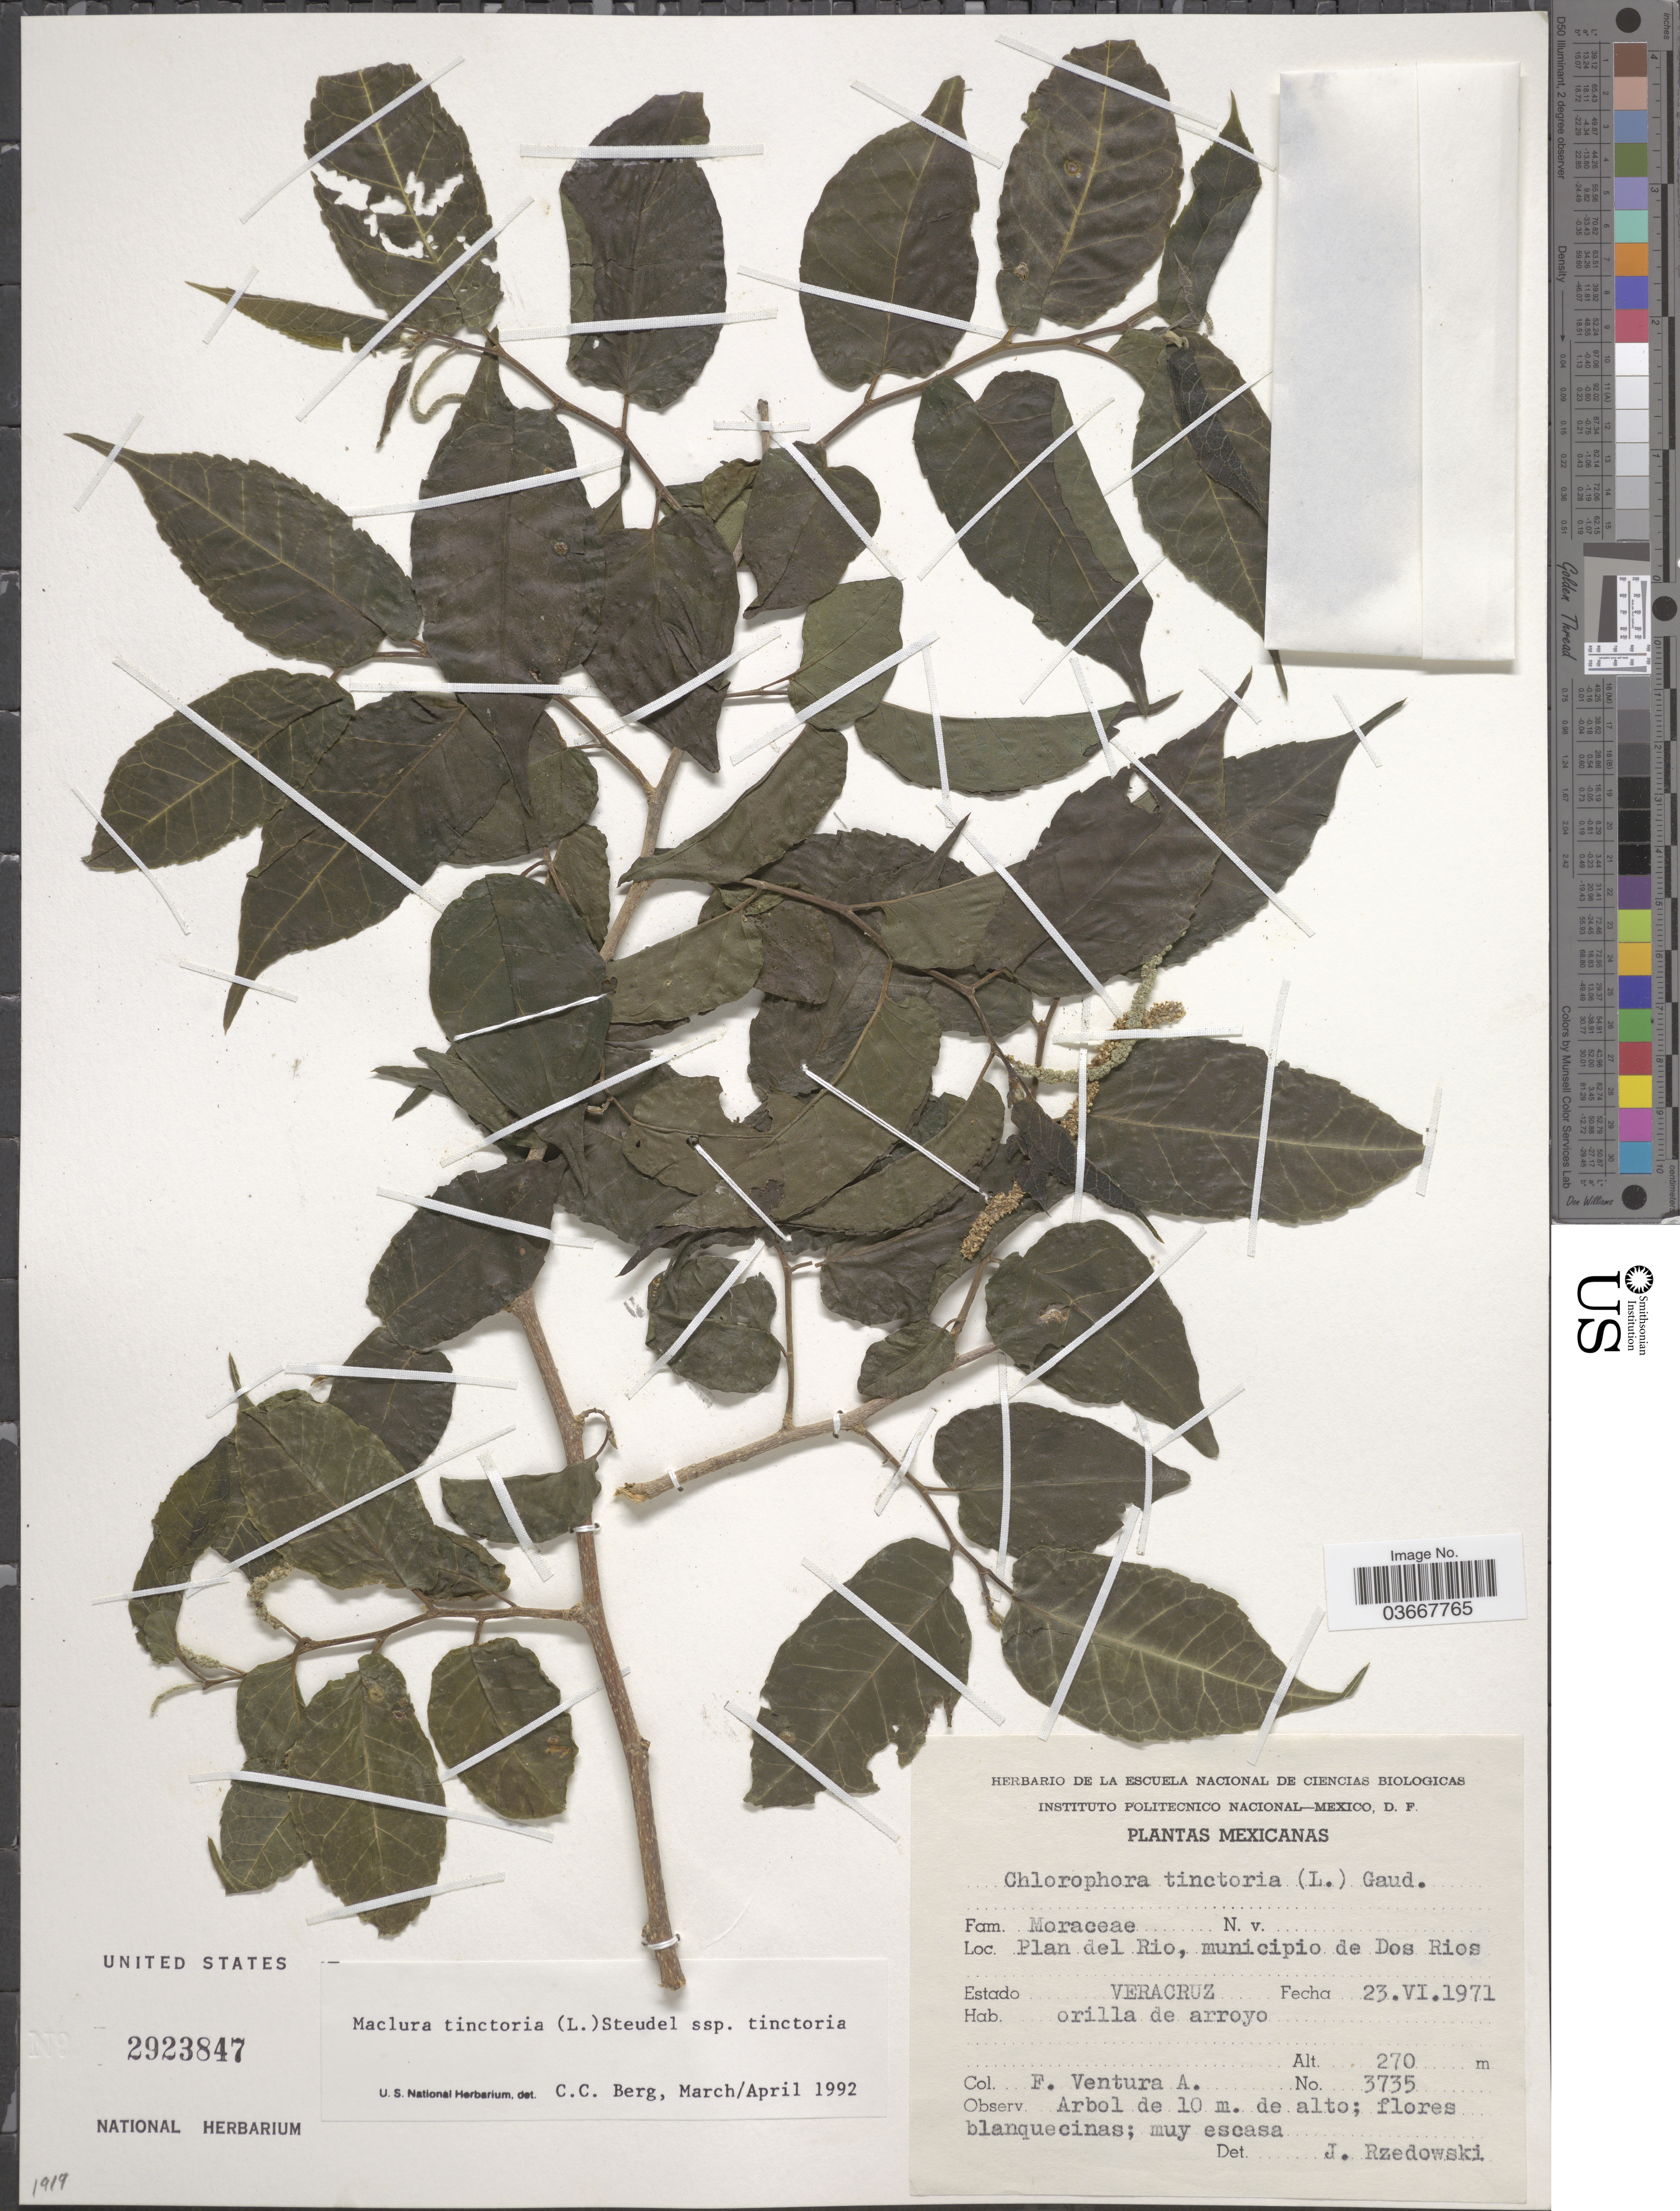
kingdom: Plantae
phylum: Tracheophyta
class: Magnoliopsida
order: Rosales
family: Moraceae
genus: Maclura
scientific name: Maclura tinctoria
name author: (L.) D. Don ex Steud.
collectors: F. Ventura A.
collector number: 3735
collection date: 1971-06-23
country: Mexico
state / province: Veracruz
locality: Plan del Rio, municipio de Dos Rios. Estado Veracruz.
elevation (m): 270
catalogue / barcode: US 2923847